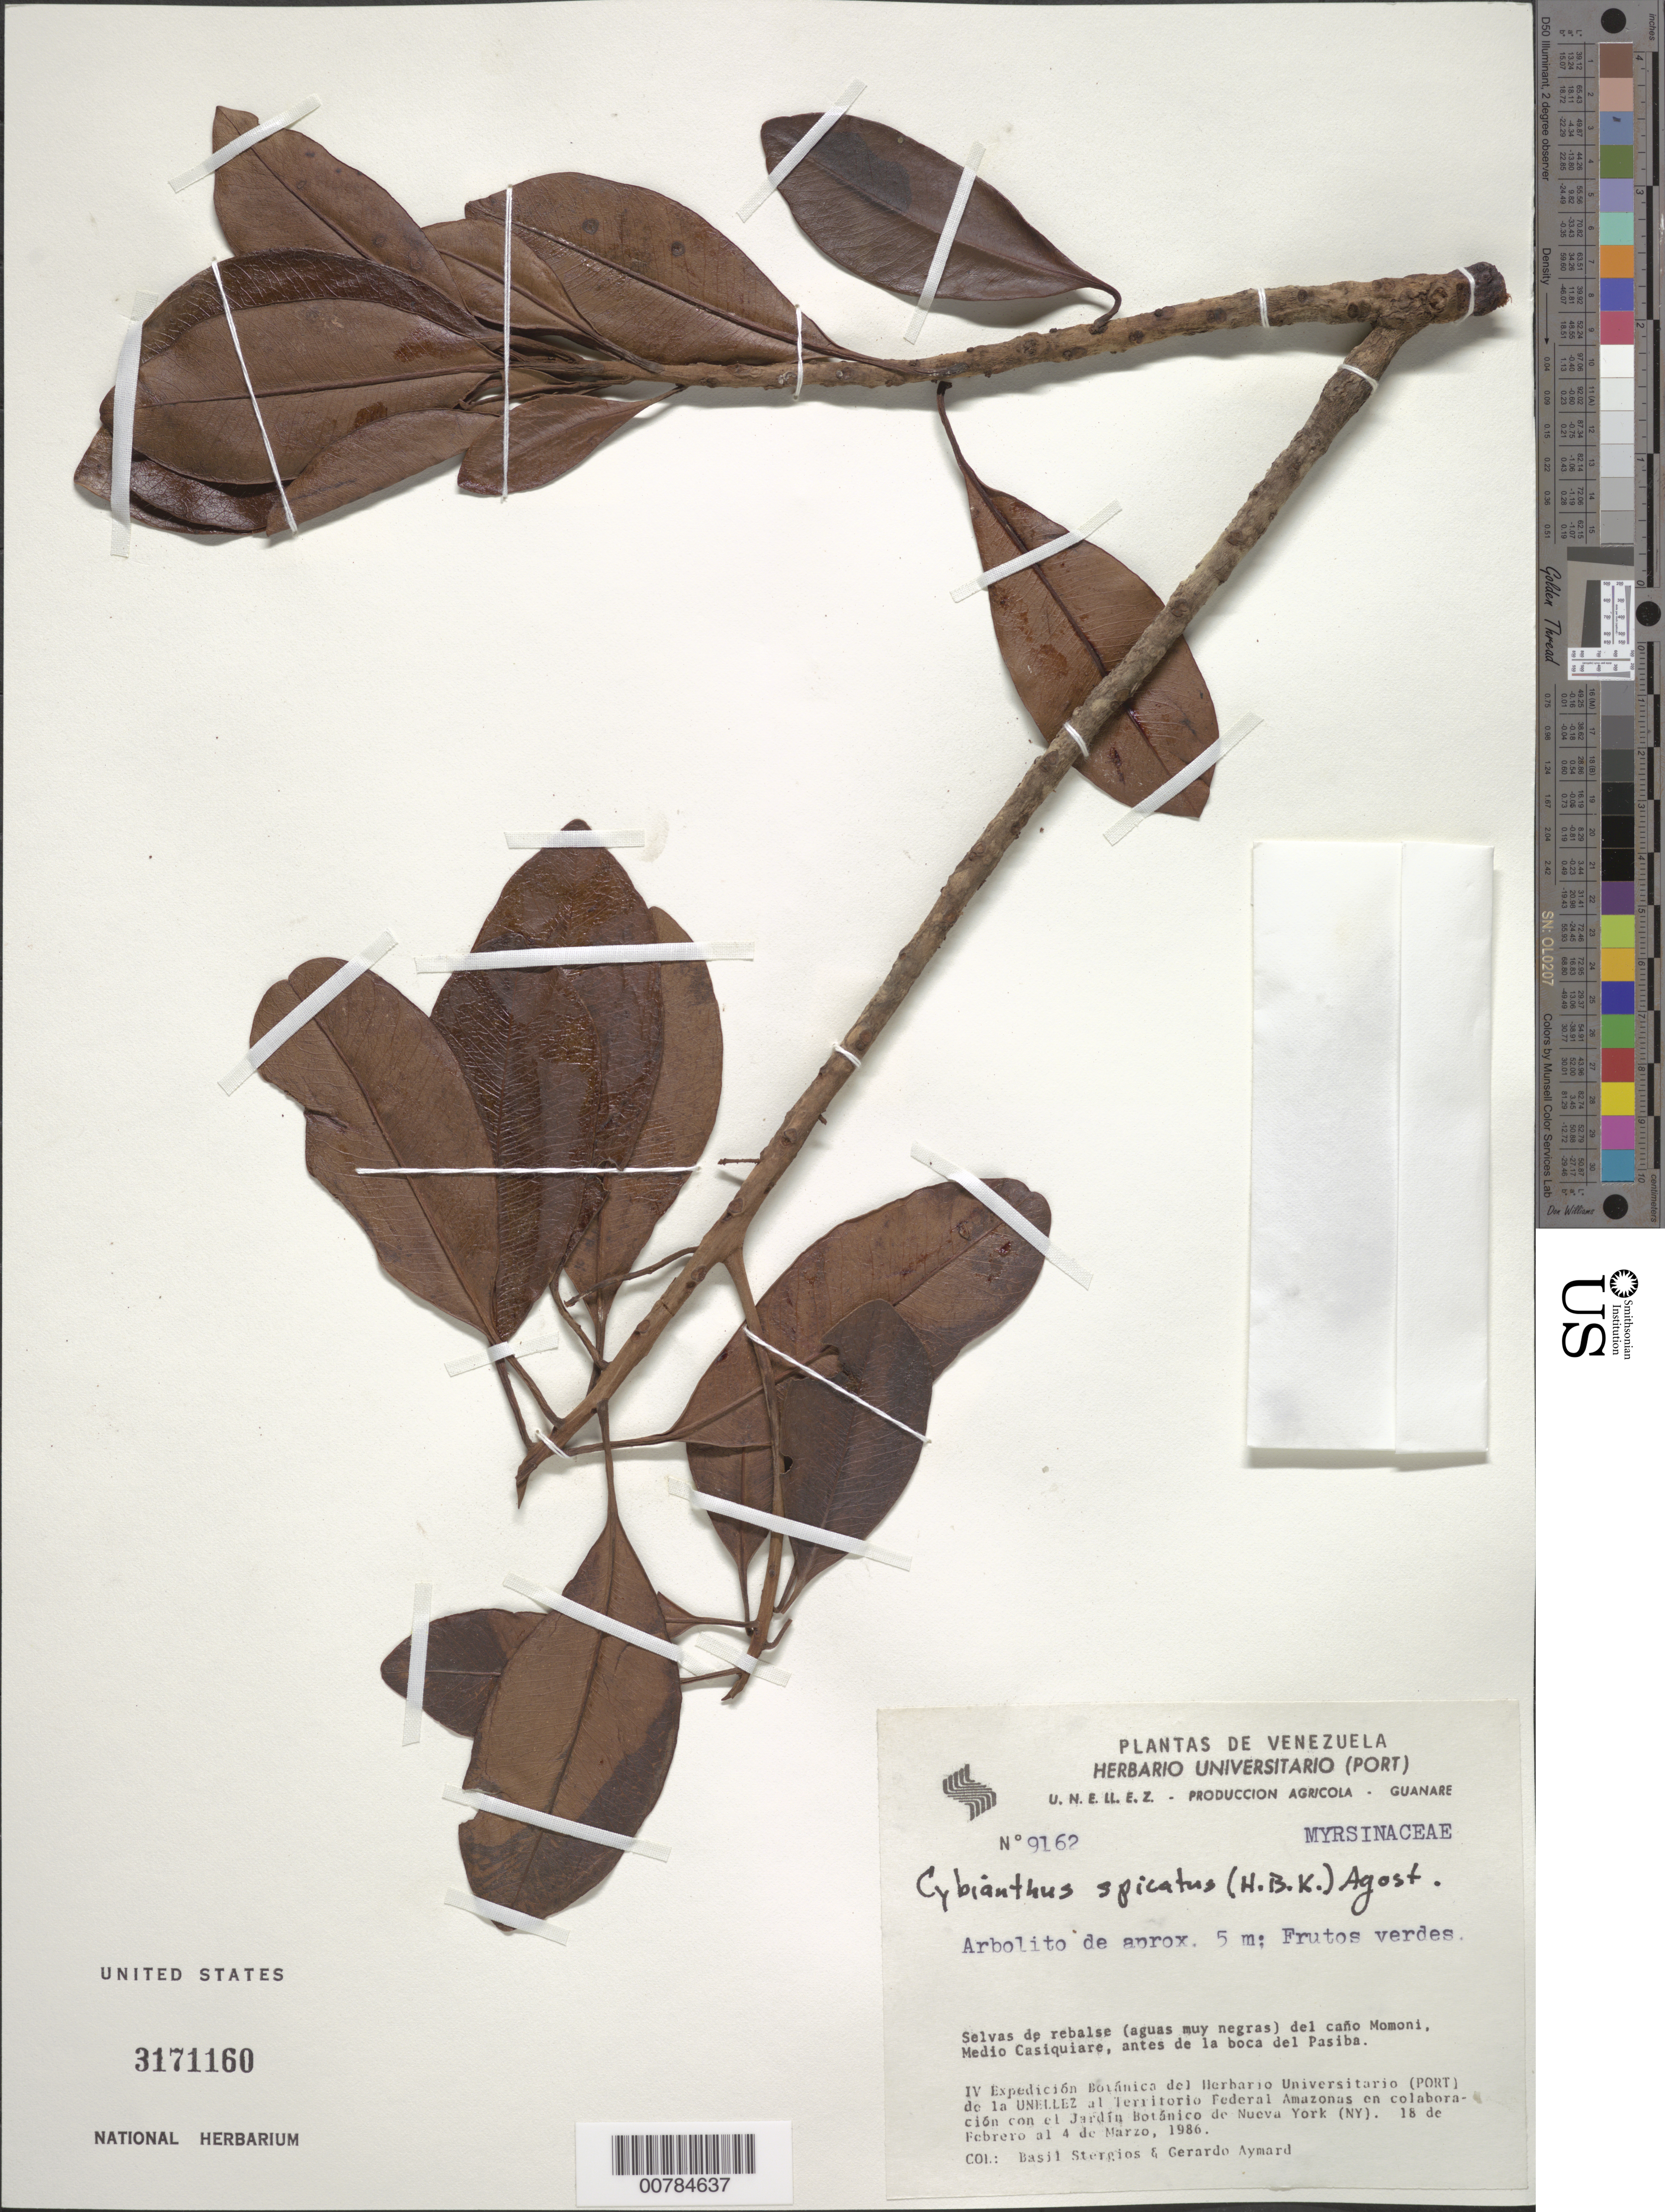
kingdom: Plantae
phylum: Tracheophyta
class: Magnoliopsida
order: Ericales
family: Primulaceae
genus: Cybianthus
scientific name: Cybianthus spicatus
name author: (Kunth) G. Agostini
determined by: Pipoly, J. J., III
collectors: B. G. Stergios & G. A. Aymard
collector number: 9162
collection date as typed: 18-Feb-86 to 4-Mar-86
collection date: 1986-02-18/1986-03-04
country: Venezuela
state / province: Amazonas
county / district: Río Negro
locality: Caño Momoni, Medio Casiquiare, antes de la boca del Pasiba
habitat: Selvas de rebalse (aguas muy negras) del cano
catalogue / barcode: US 3171160